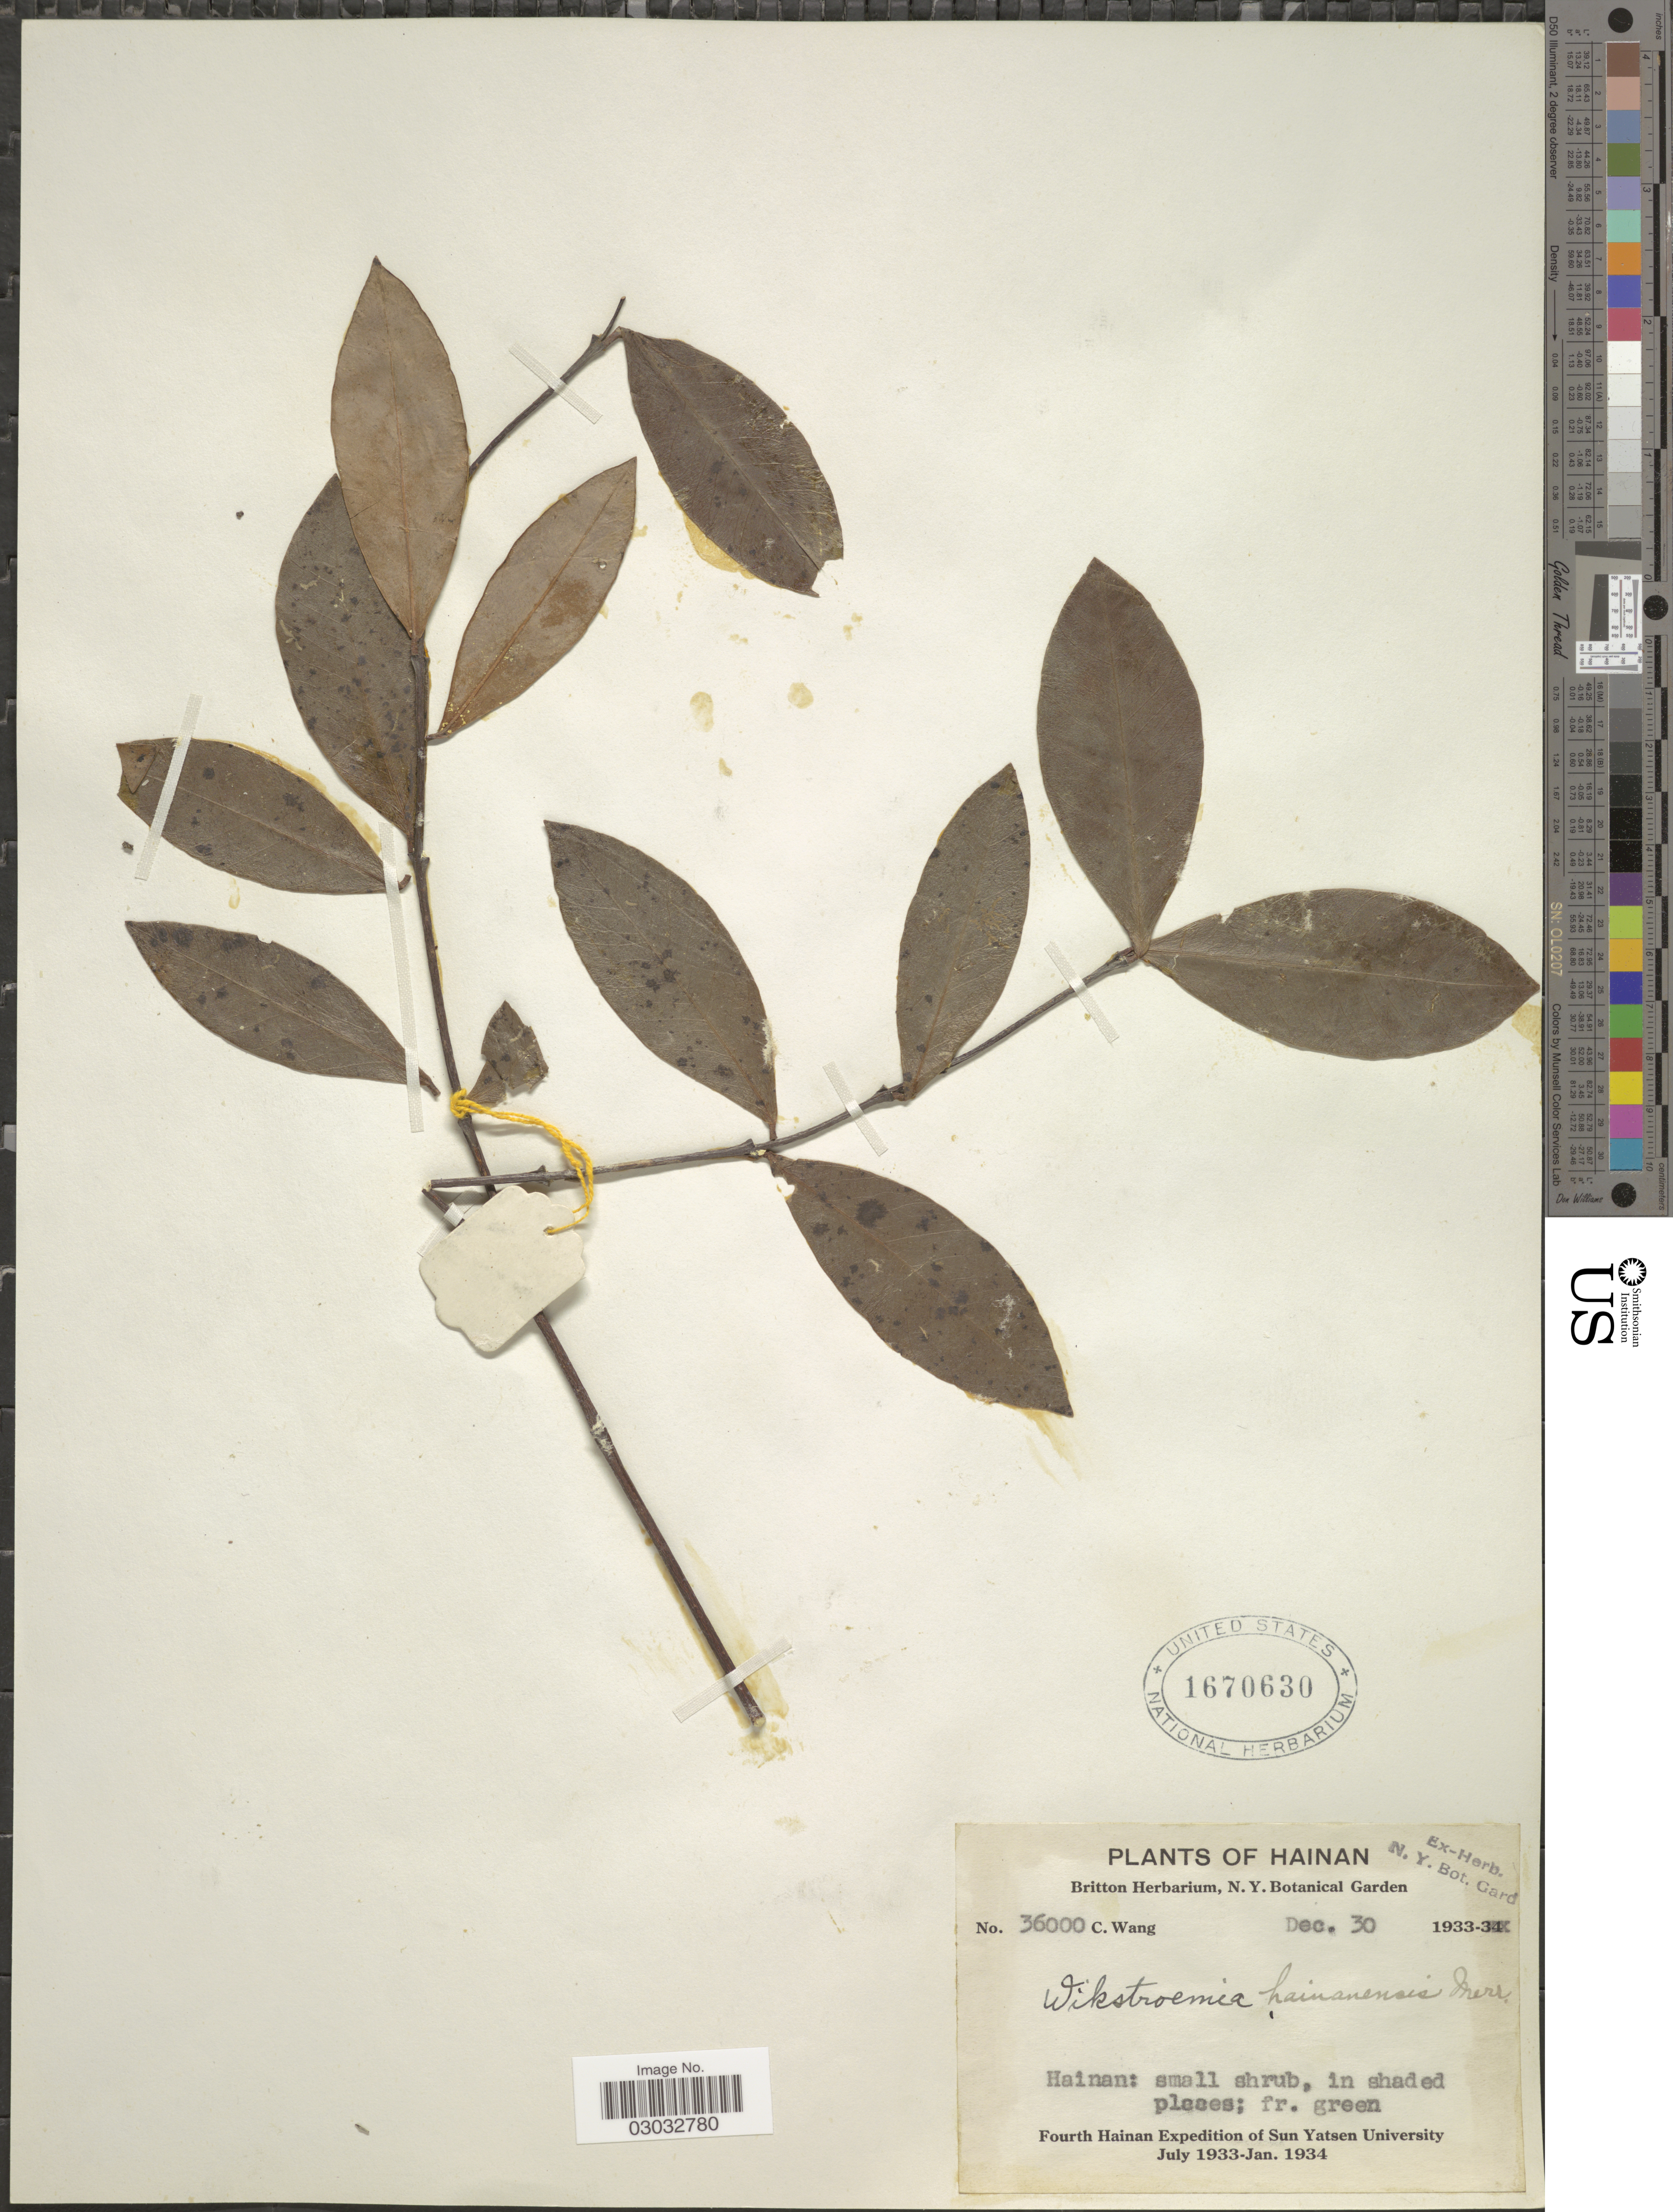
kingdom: Plantae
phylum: Tracheophyta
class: Magnoliopsida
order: Malvales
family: Thymelaeaceae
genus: Wikstroemia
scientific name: Wikstroemia hainanensis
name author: Merr.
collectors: C. Wang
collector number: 36000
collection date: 1933-12-30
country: China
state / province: Hainan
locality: Hainan.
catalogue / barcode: US 1670630